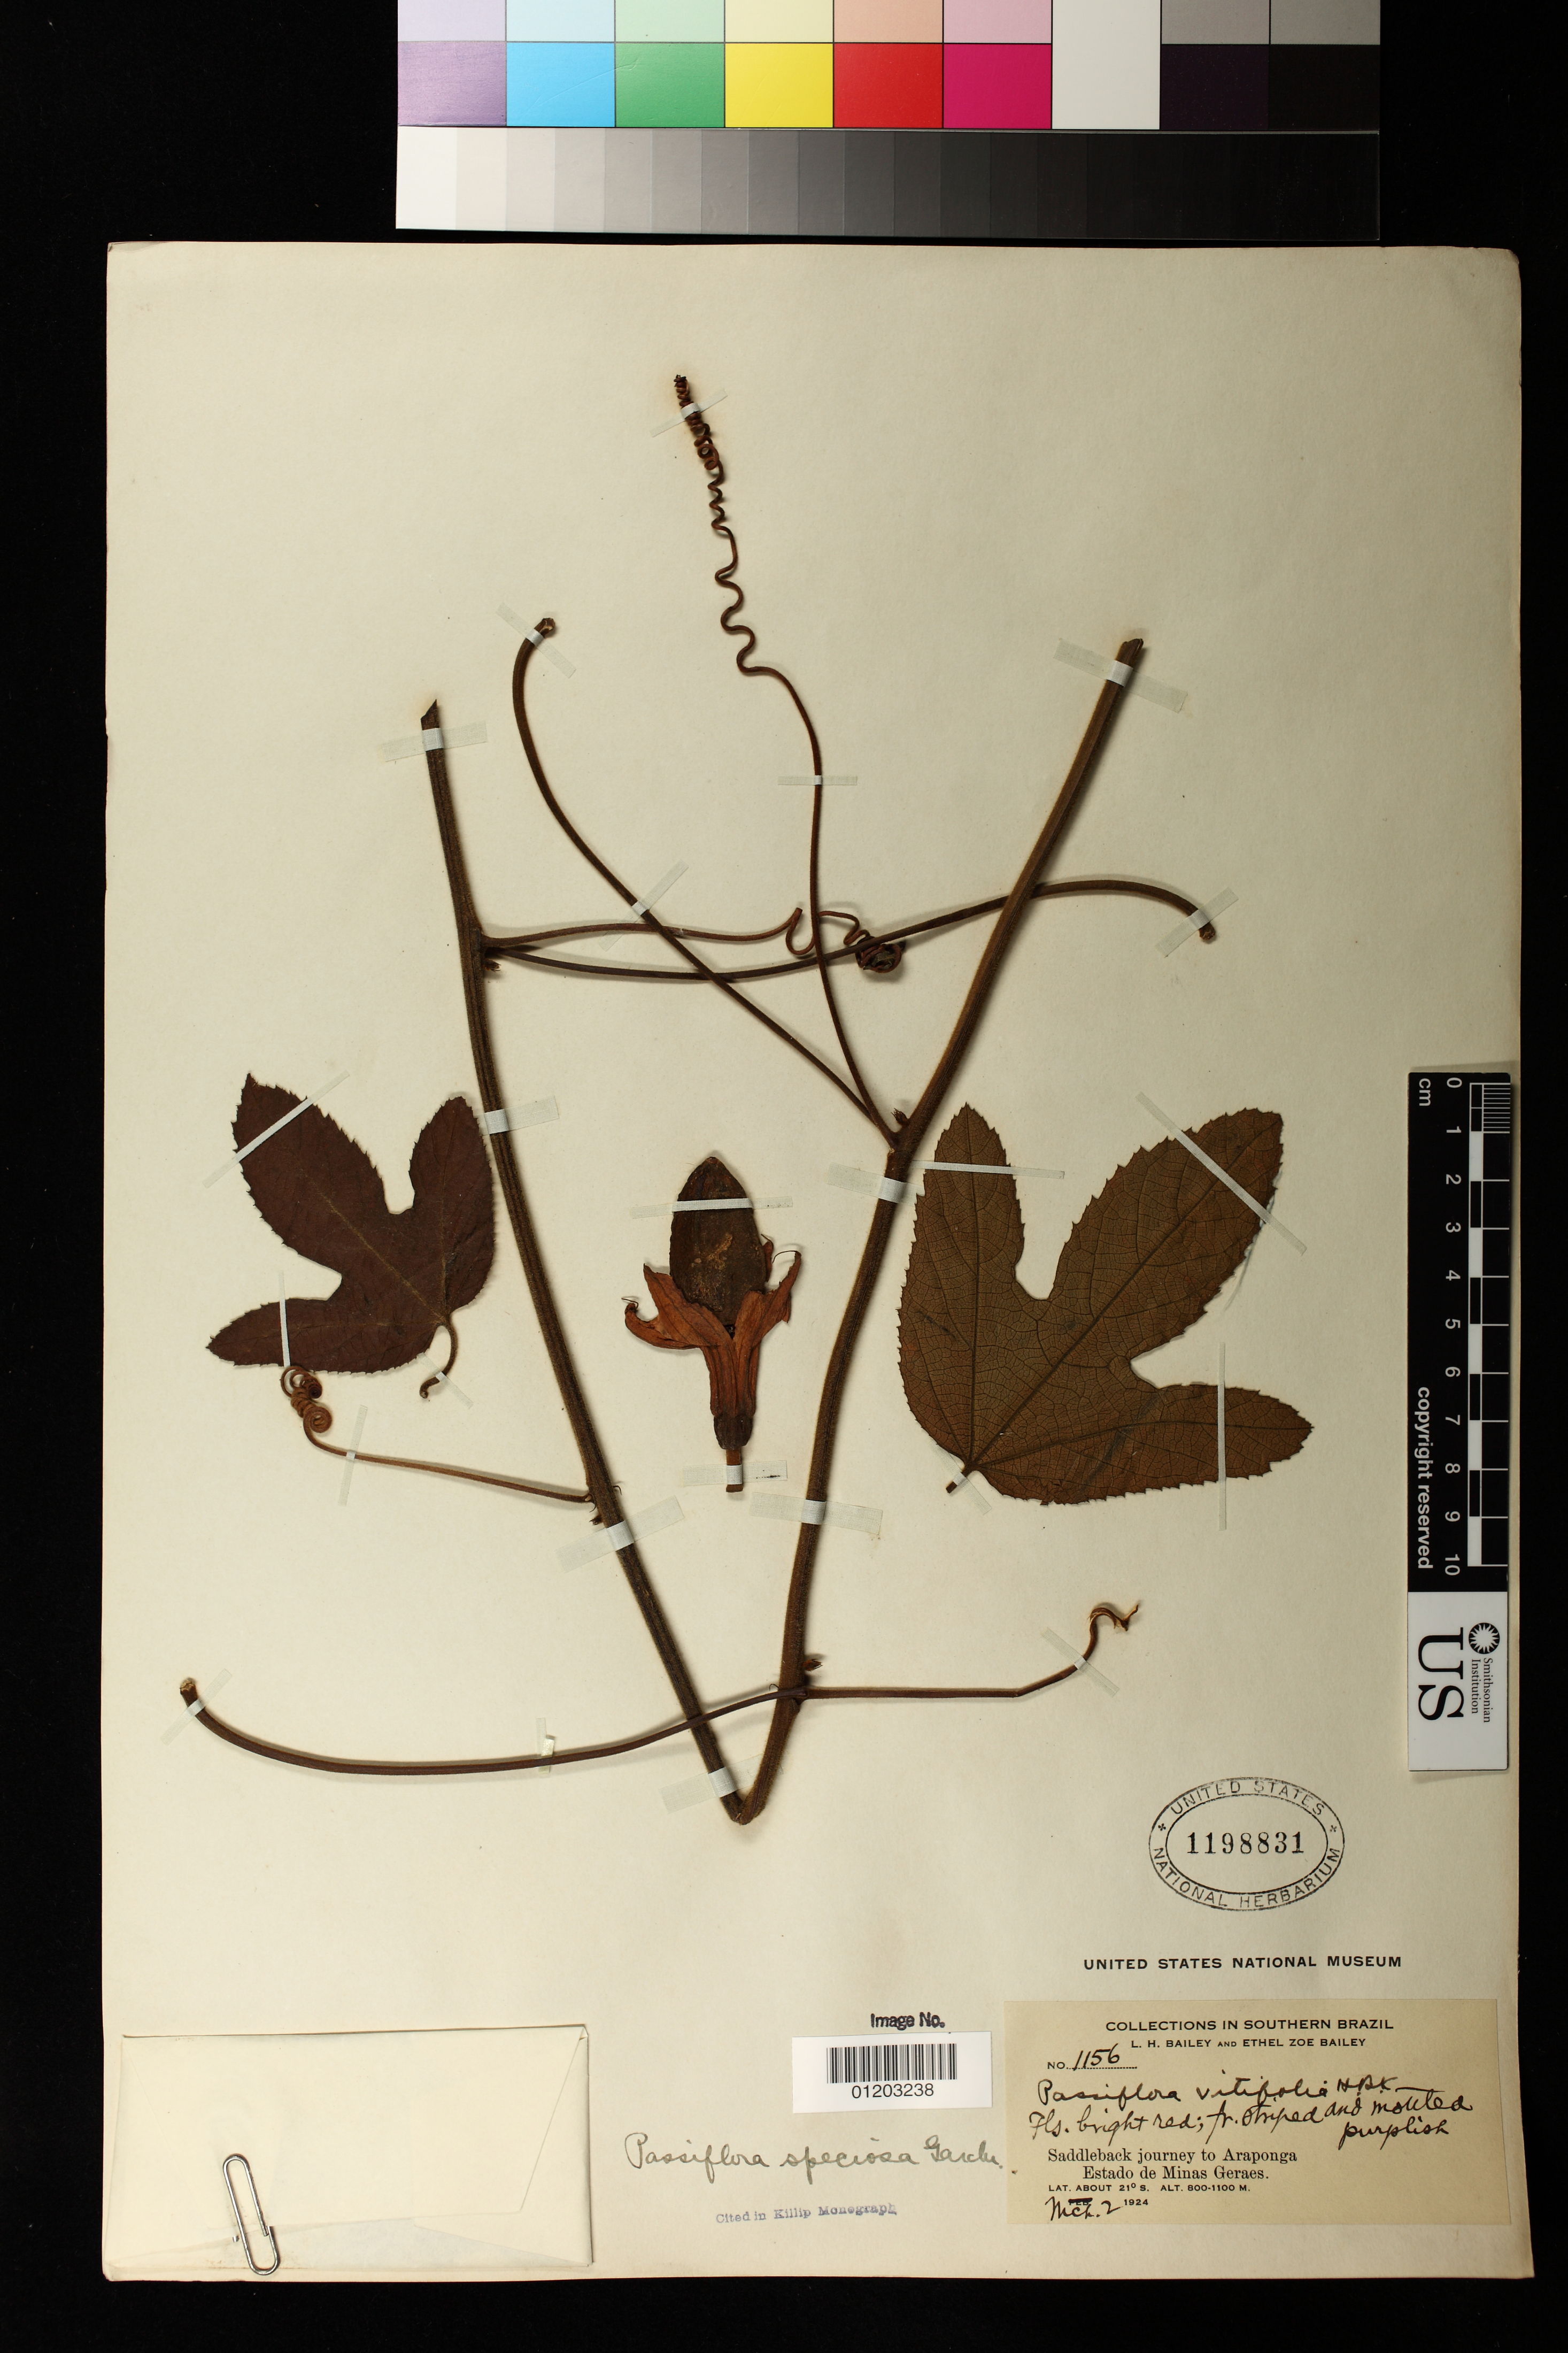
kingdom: Plantae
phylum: Tracheophyta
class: Magnoliopsida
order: Malpighiales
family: Passifloraceae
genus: Passiflora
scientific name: Passiflora speciosa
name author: Gardner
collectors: L. H. Bailey & E. Z. Bailey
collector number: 1156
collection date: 1924-03-02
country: Brazil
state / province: Minas Gerais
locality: Saddleback journey to Araponga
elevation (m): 800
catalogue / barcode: US 1198831